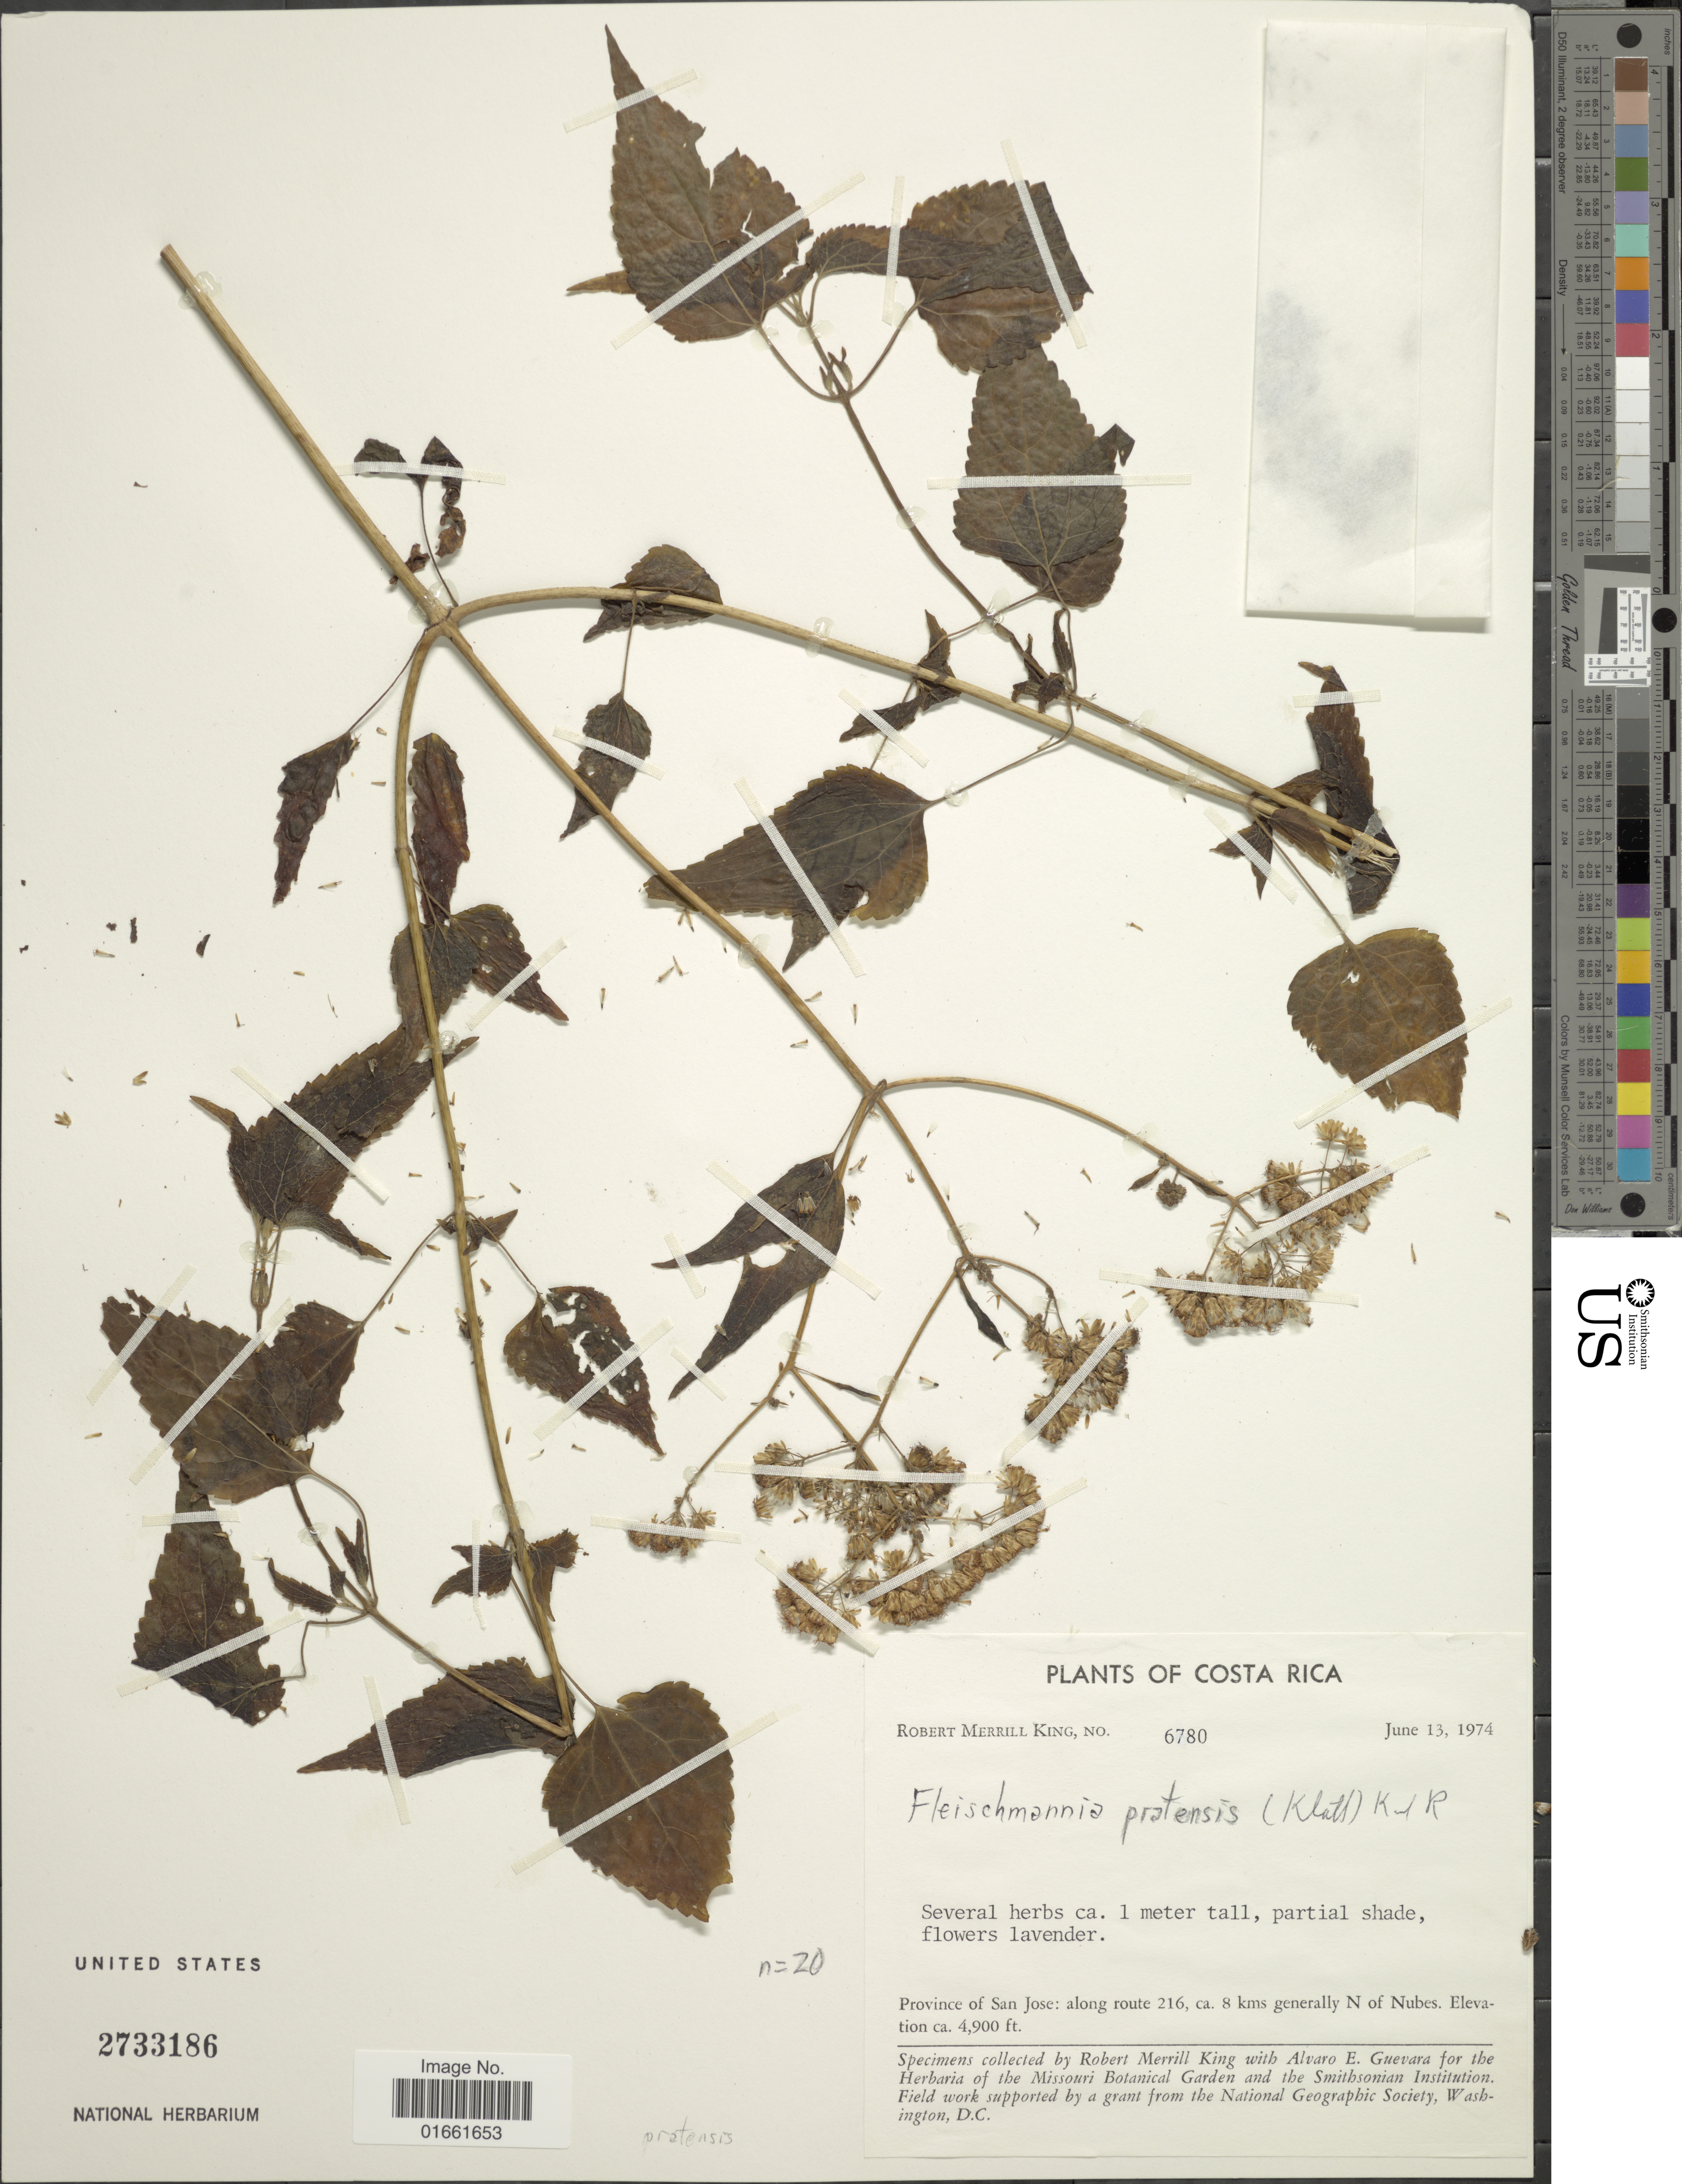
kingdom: Plantae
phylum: Tracheophyta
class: Magnoliopsida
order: Asterales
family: Asteraceae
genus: Fleischmannia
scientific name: Fleischmannia pratensis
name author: (Klatt) R.M. King & H. Rob.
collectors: R. M. King & A. E. Guevara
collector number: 6780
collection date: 1974-06-13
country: Costa Rica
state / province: San José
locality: Province of San Jose, along route 216, ca 8 kms generally N of Nubes.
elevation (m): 1494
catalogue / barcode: US 2733186